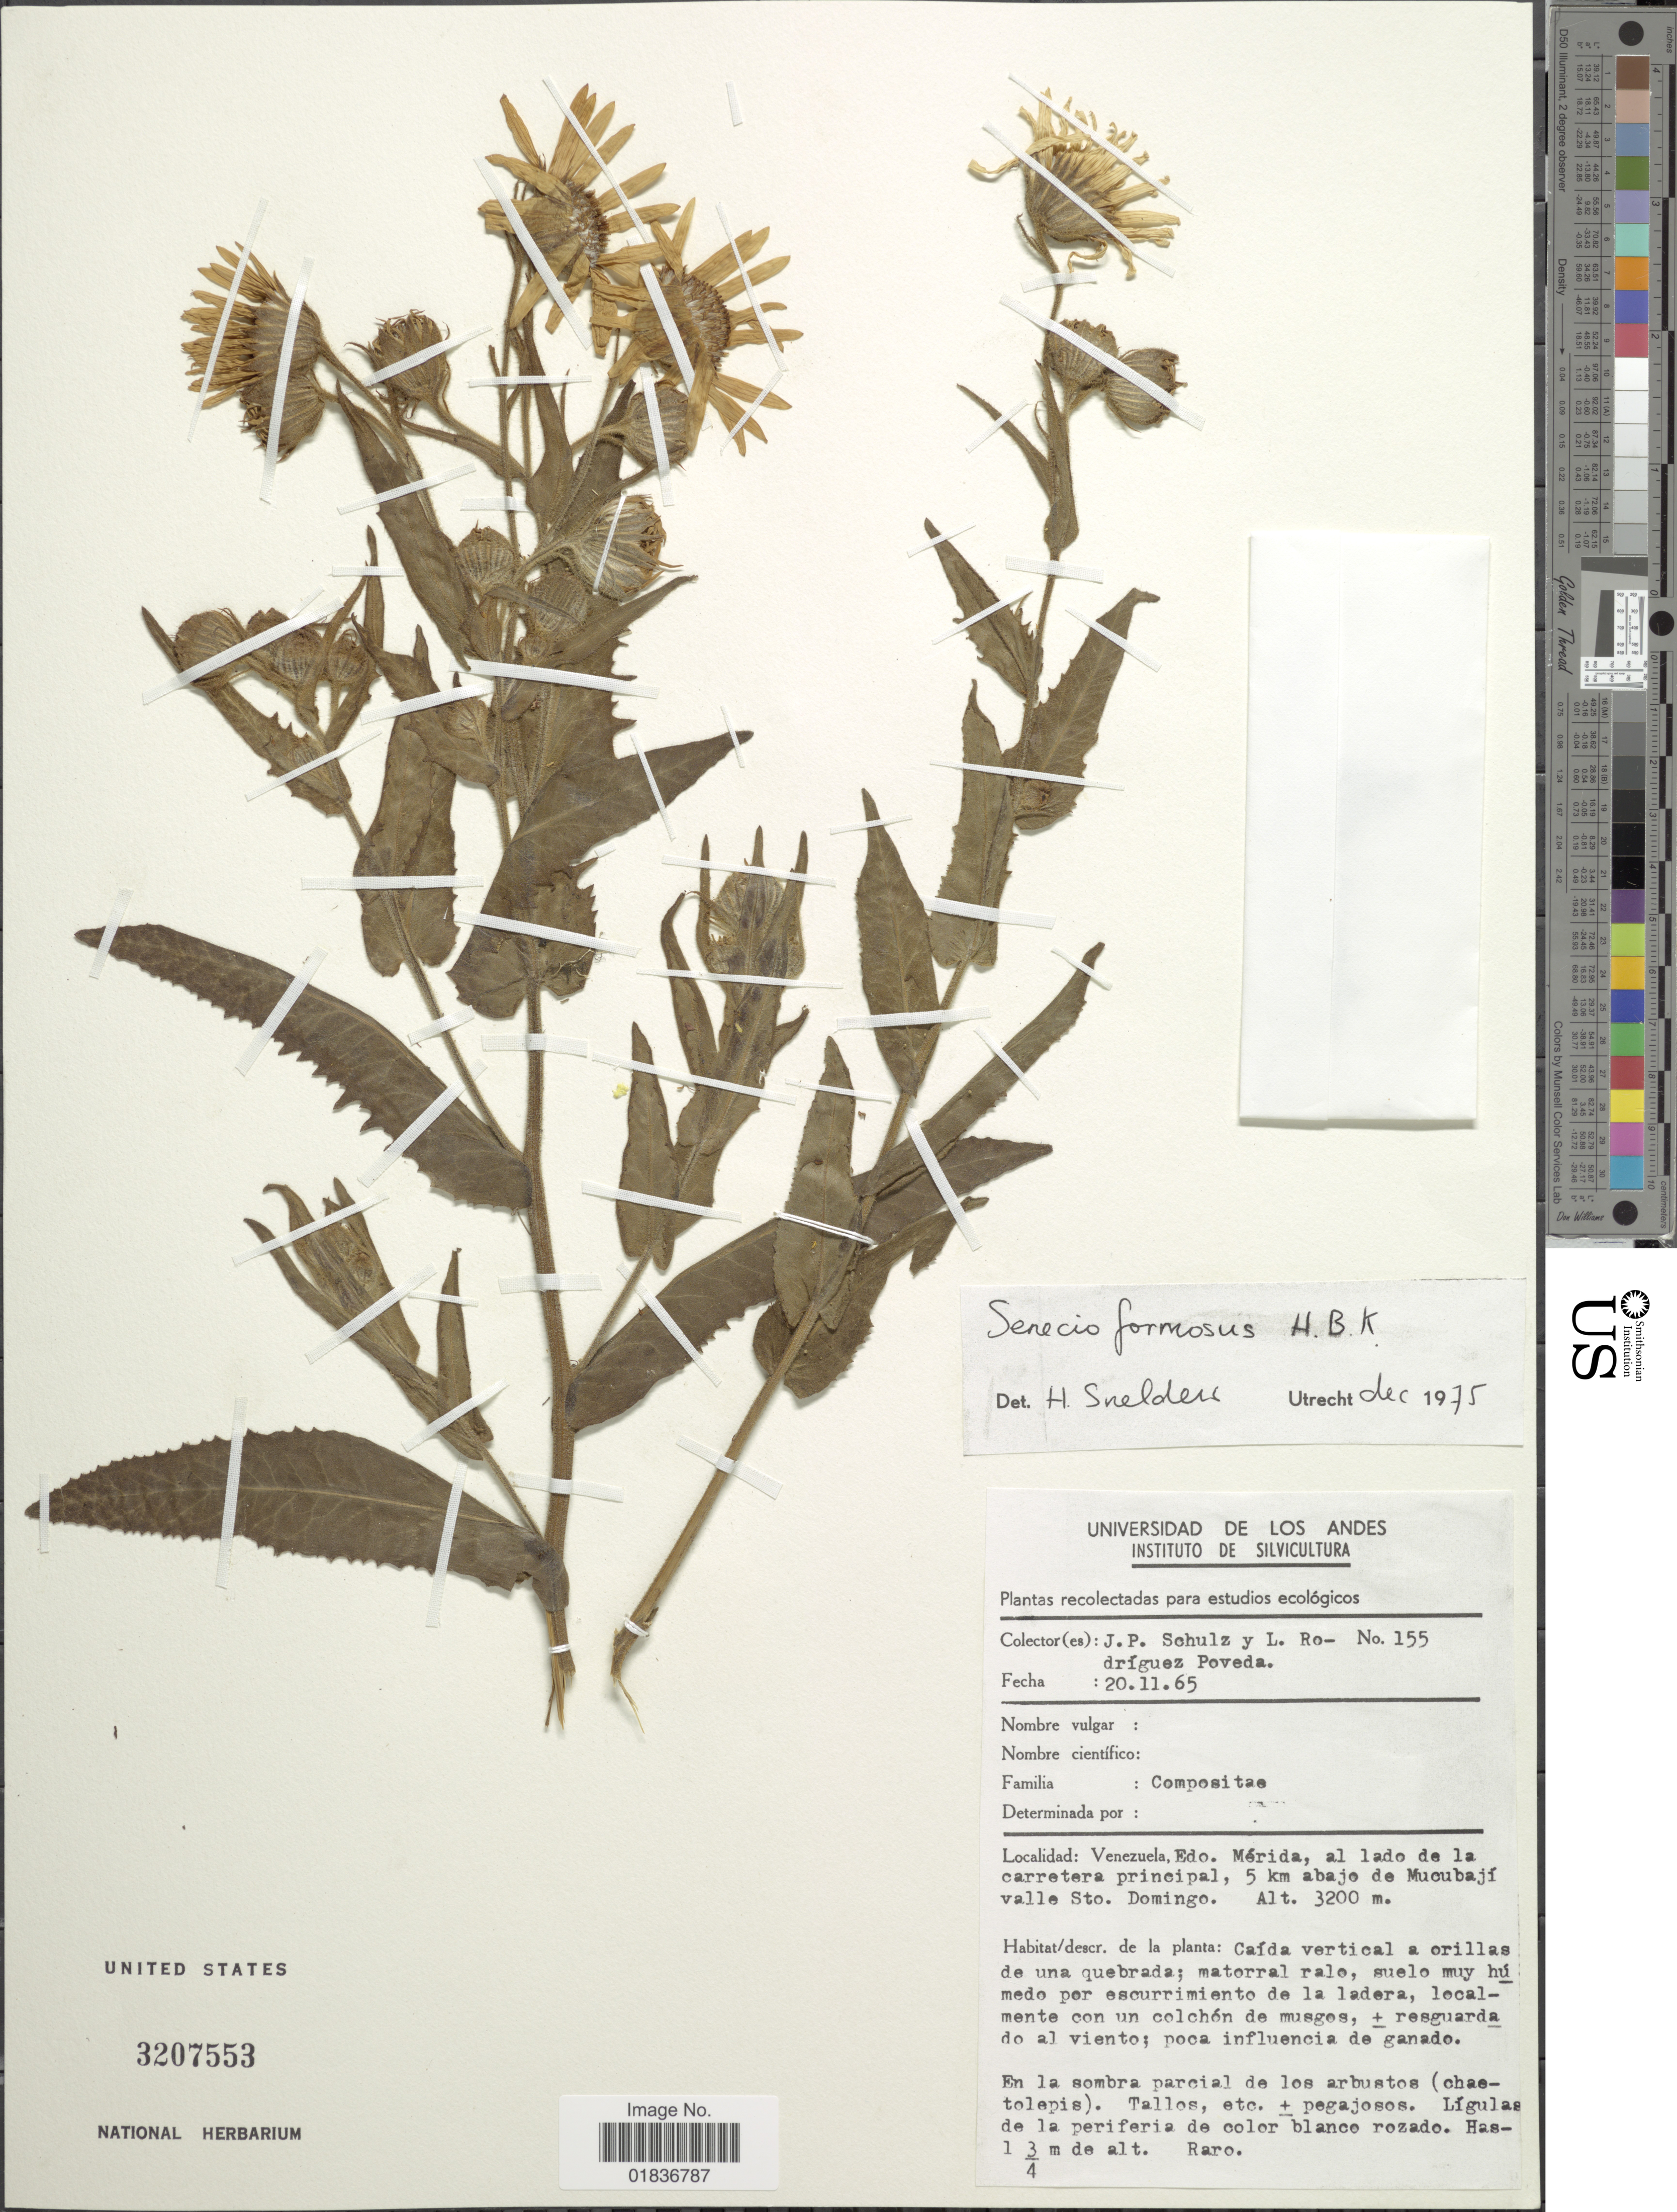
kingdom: Plantae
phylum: Tracheophyta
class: Magnoliopsida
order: Asterales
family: Asteraceae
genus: Senecio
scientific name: Senecio wedglacialis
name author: Cuatrec.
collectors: J. P. Schulz & L. Rodriguez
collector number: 155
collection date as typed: Transcribed d/m/y: 20/2/65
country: Venezuela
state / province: Mérida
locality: Edo. Merida, al lado de la carretera principal, 5 km abajo de Mucubaji valle Sto. Domingo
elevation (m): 3200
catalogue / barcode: US 3207553